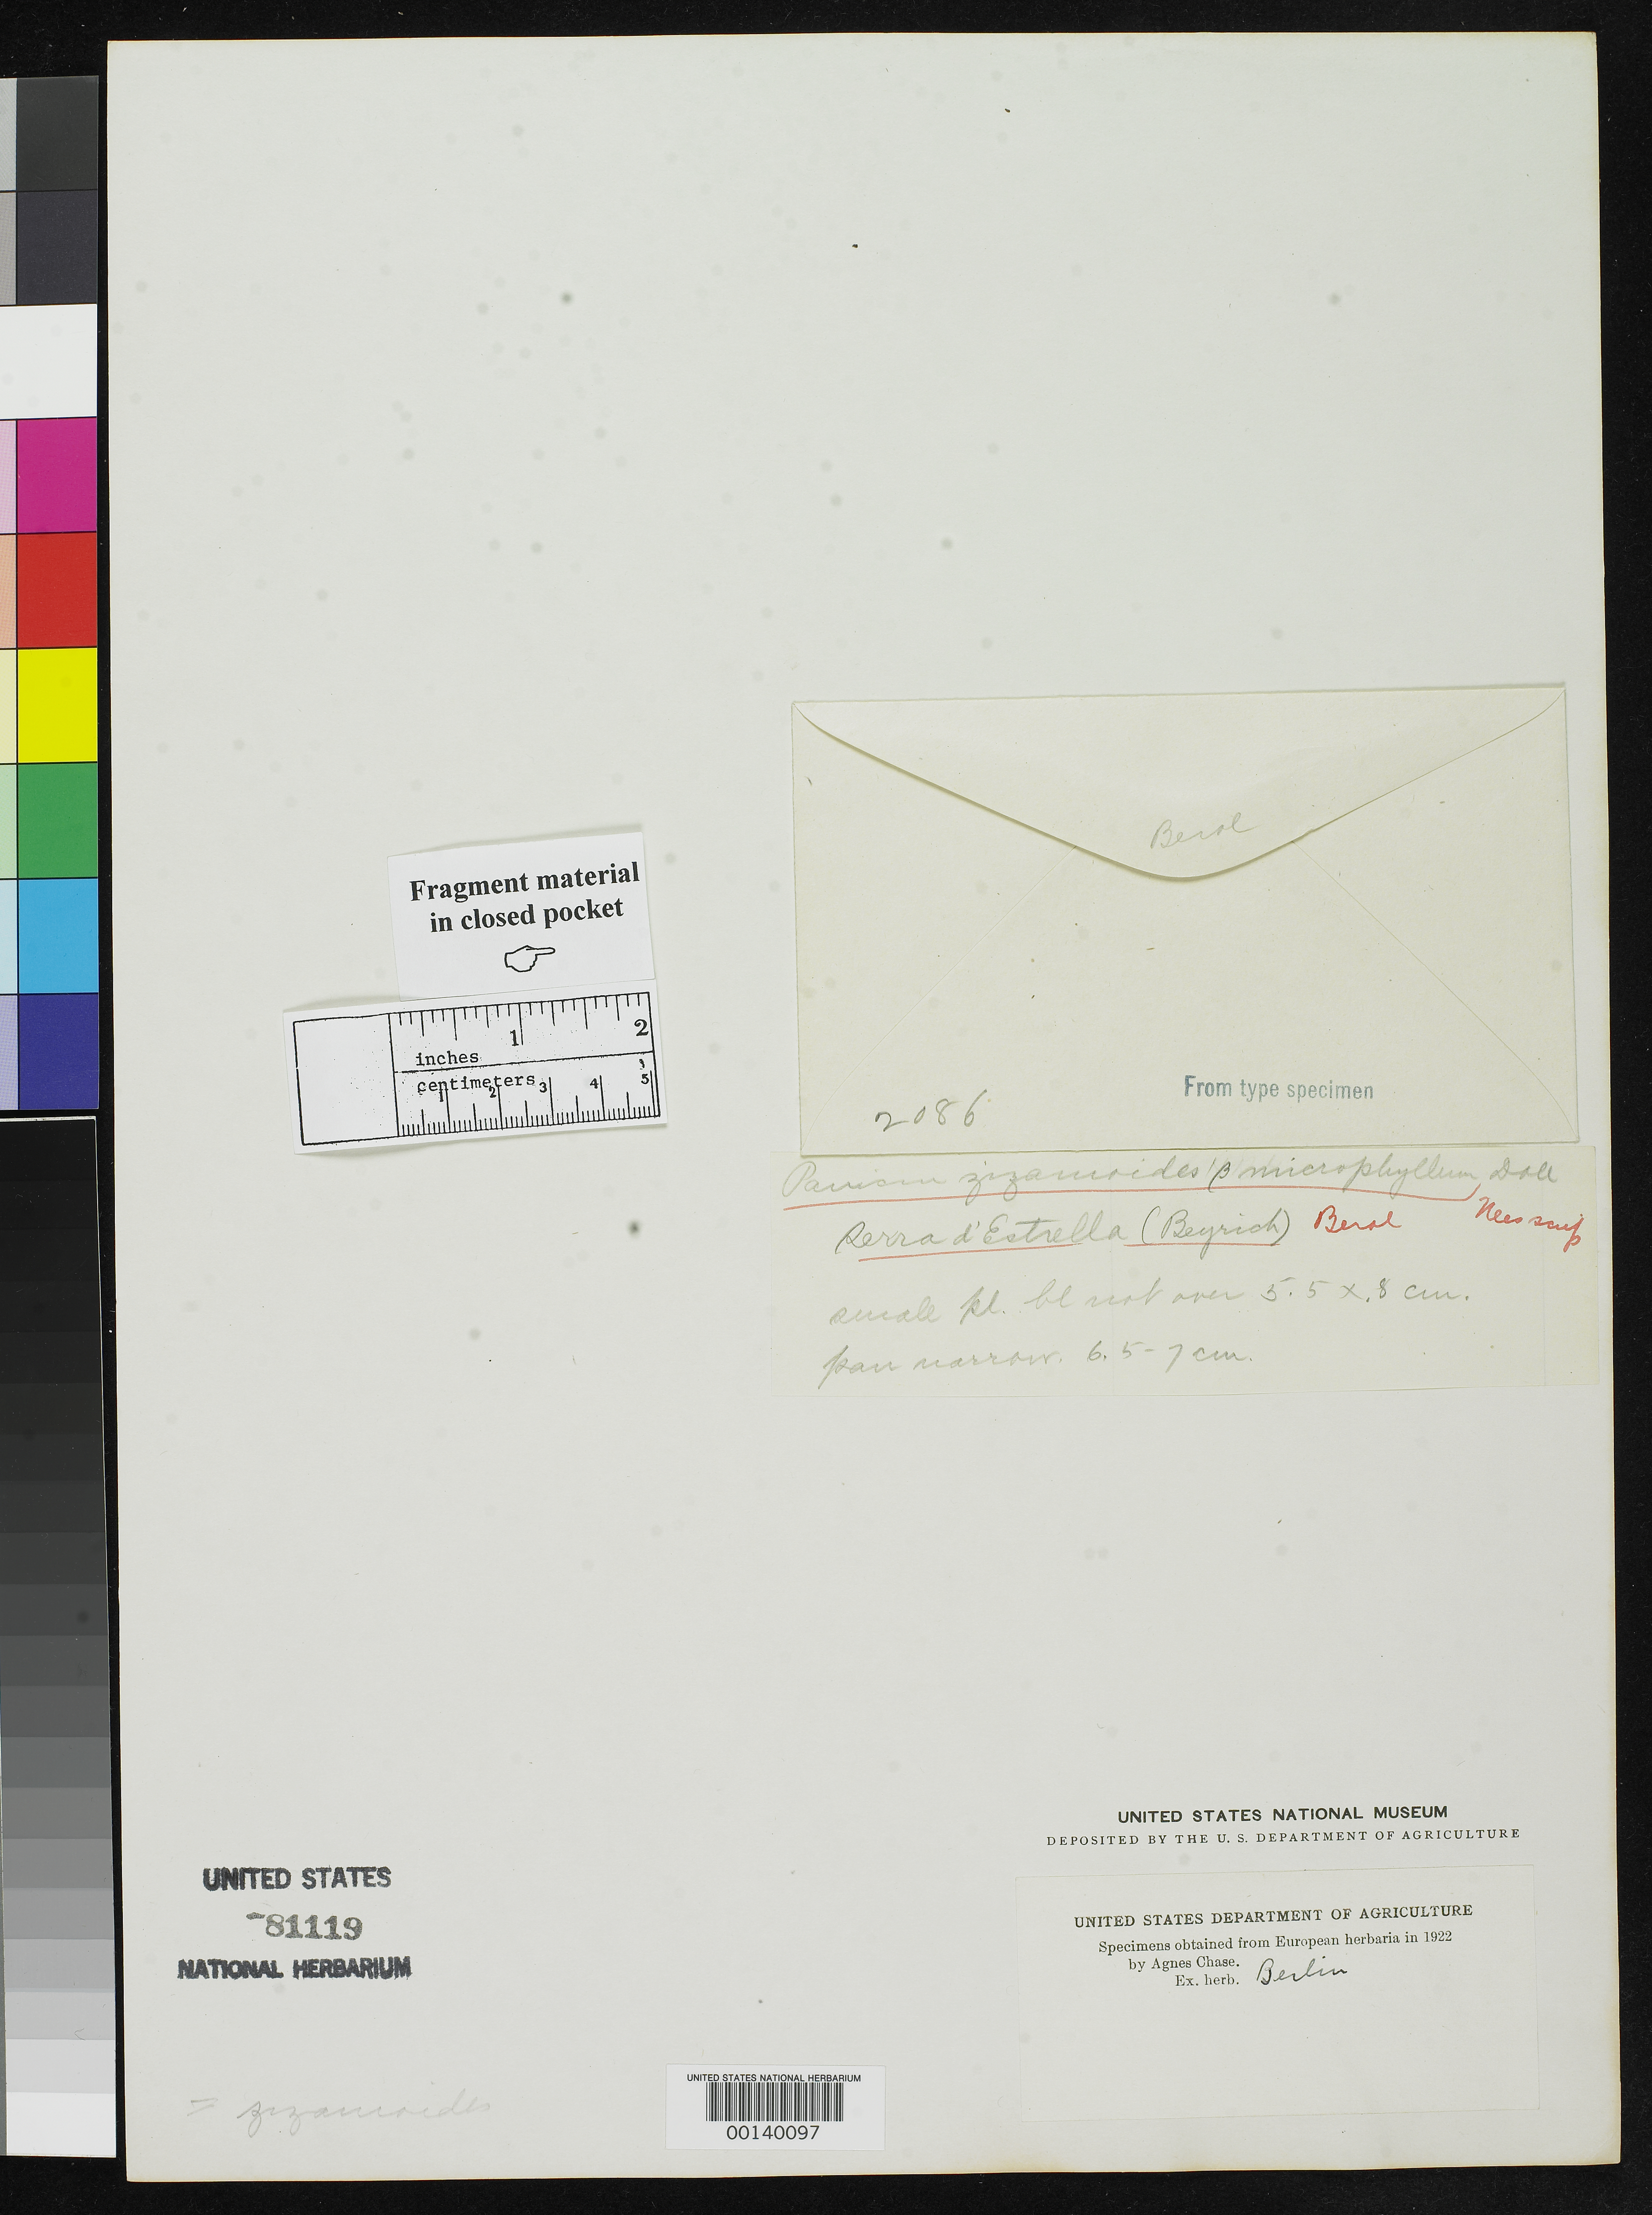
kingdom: Plantae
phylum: Tracheophyta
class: Liliopsida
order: Poales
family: Poaceae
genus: Panicum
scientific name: Panicum zizanioides var. microphyllum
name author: Döll in Mart.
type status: Type Fragment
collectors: H. Beyrich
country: Brazil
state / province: Rio de Janeiro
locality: Serra d'Estrella.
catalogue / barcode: US 81119